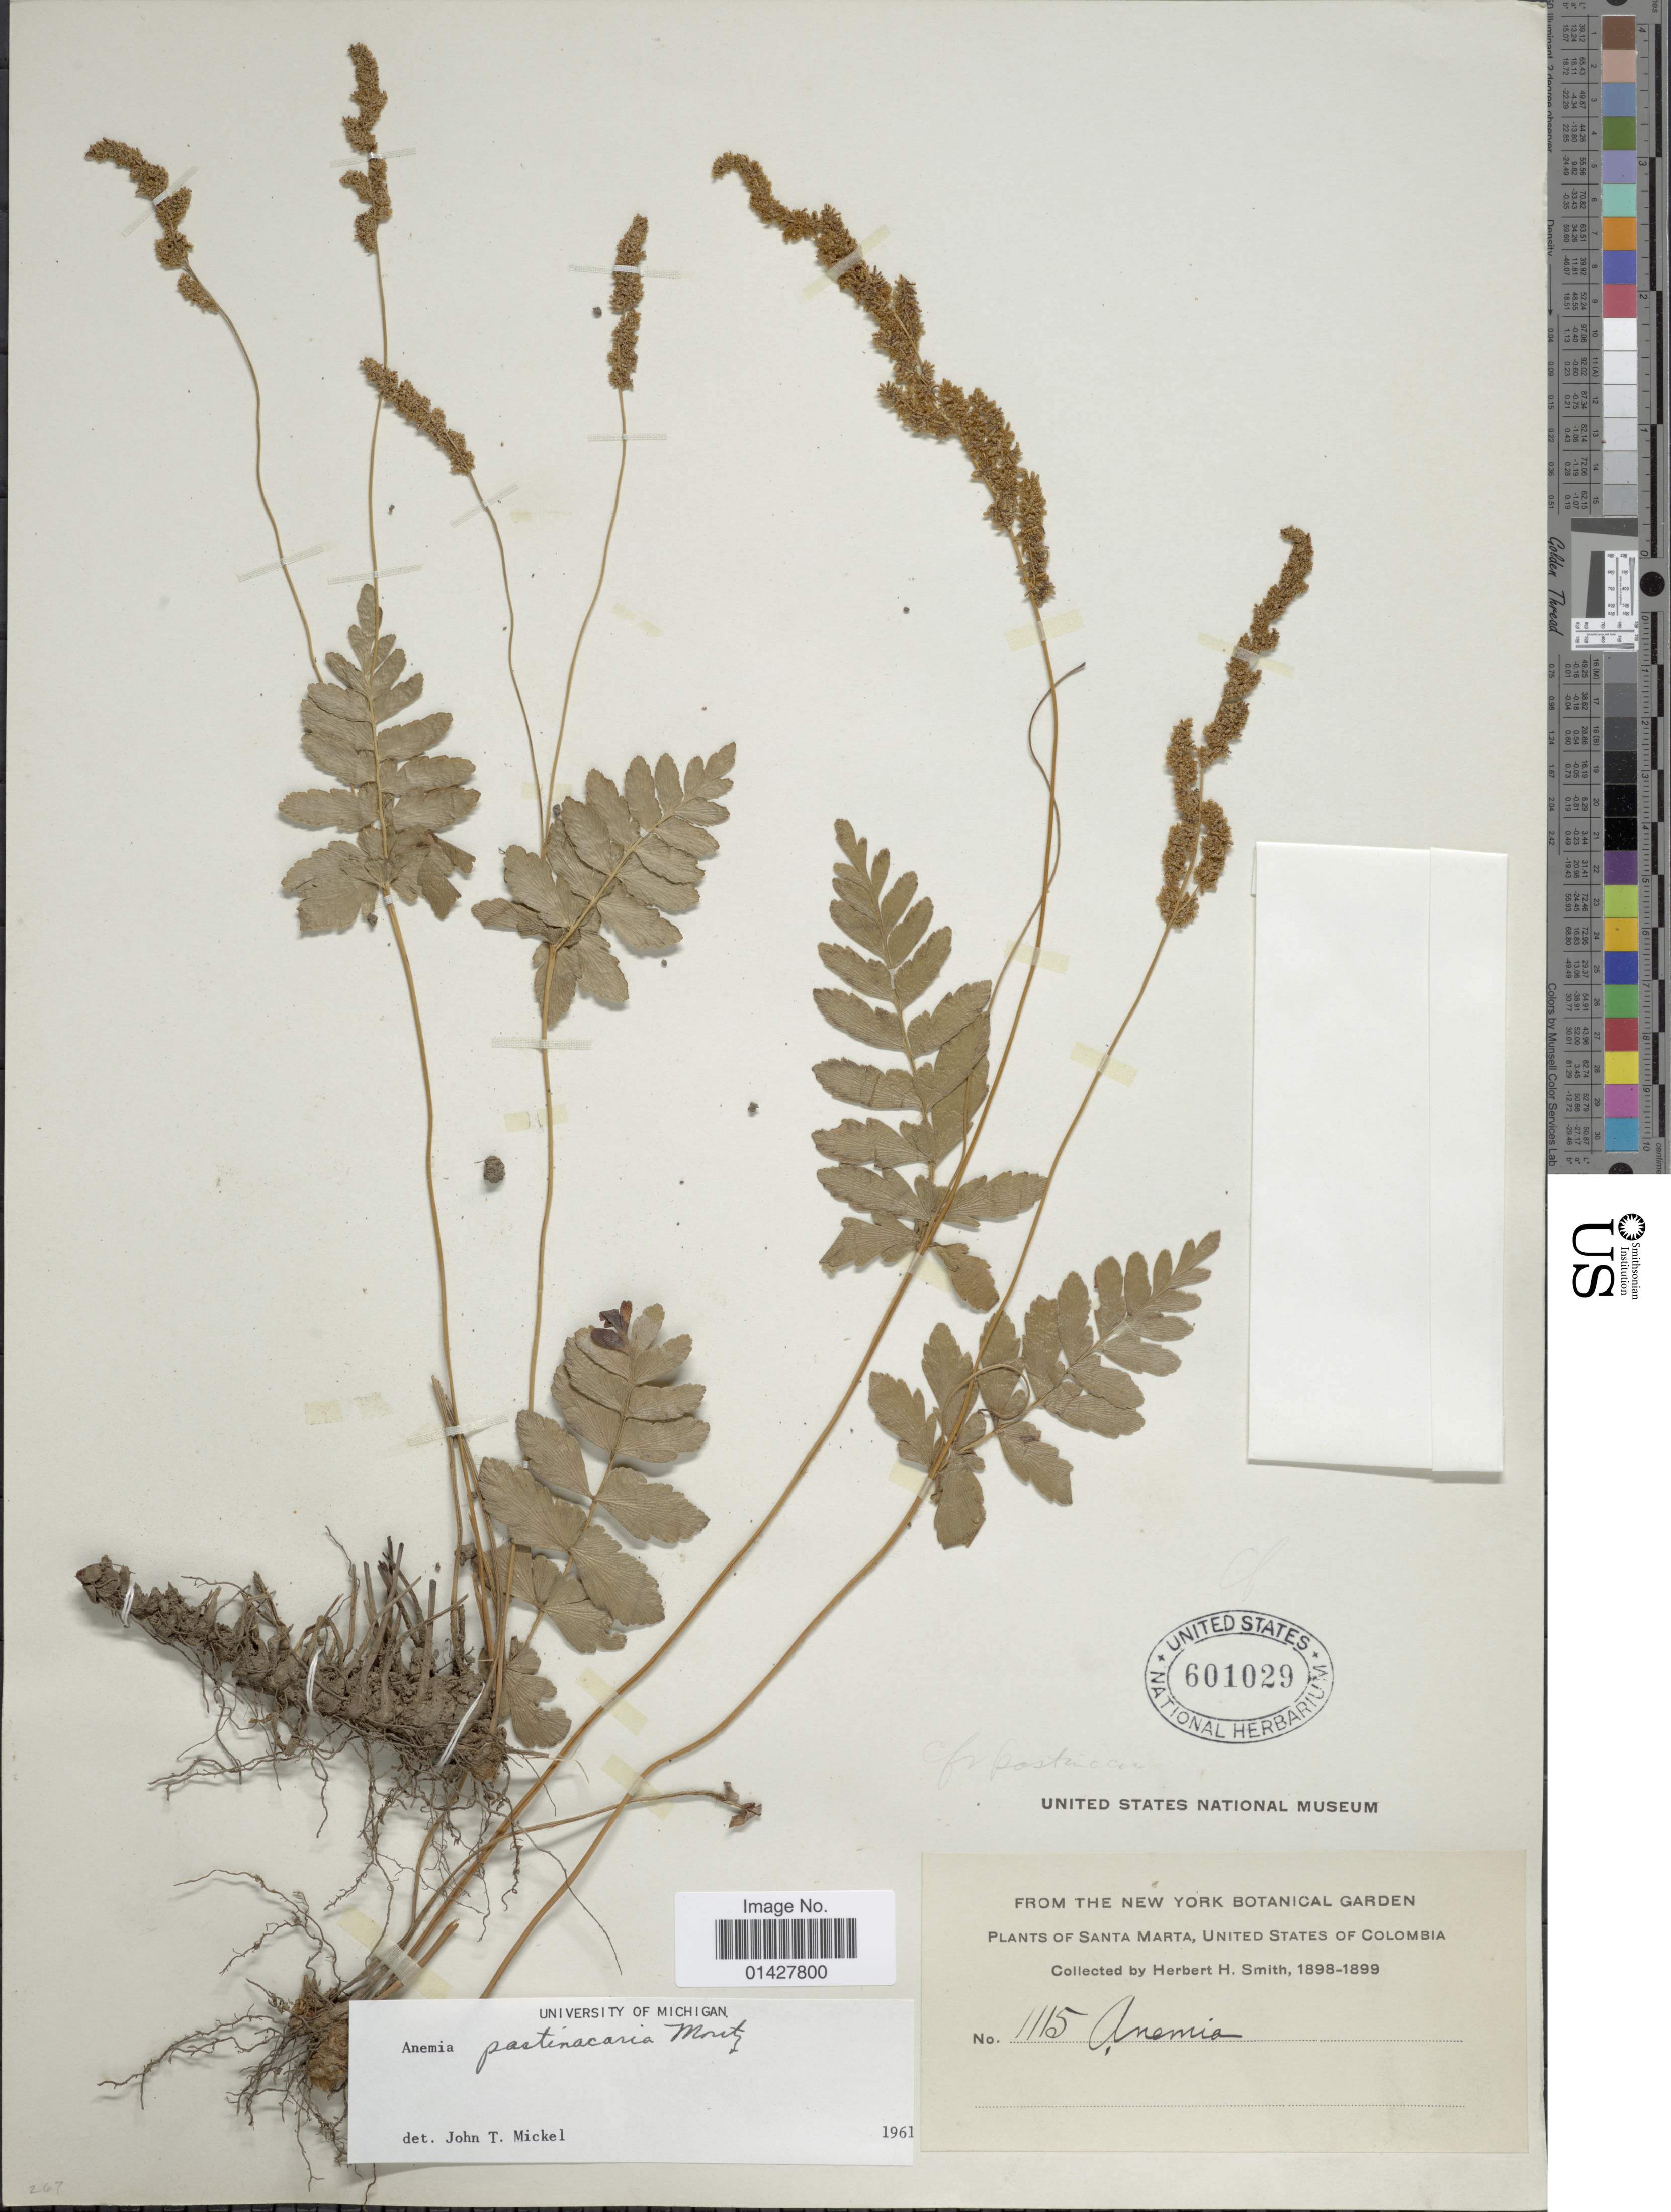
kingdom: Plantae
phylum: Tracheophyta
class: Polypodiopsida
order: Schizaeales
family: Anemiaceae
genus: Anemia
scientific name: Anemia pastinacaria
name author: Moritz ex Prantl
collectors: Herbert H. Smith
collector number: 1115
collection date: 1898/1899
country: Colombia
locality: Santa Marta, United States of Colombia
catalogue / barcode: US 601029